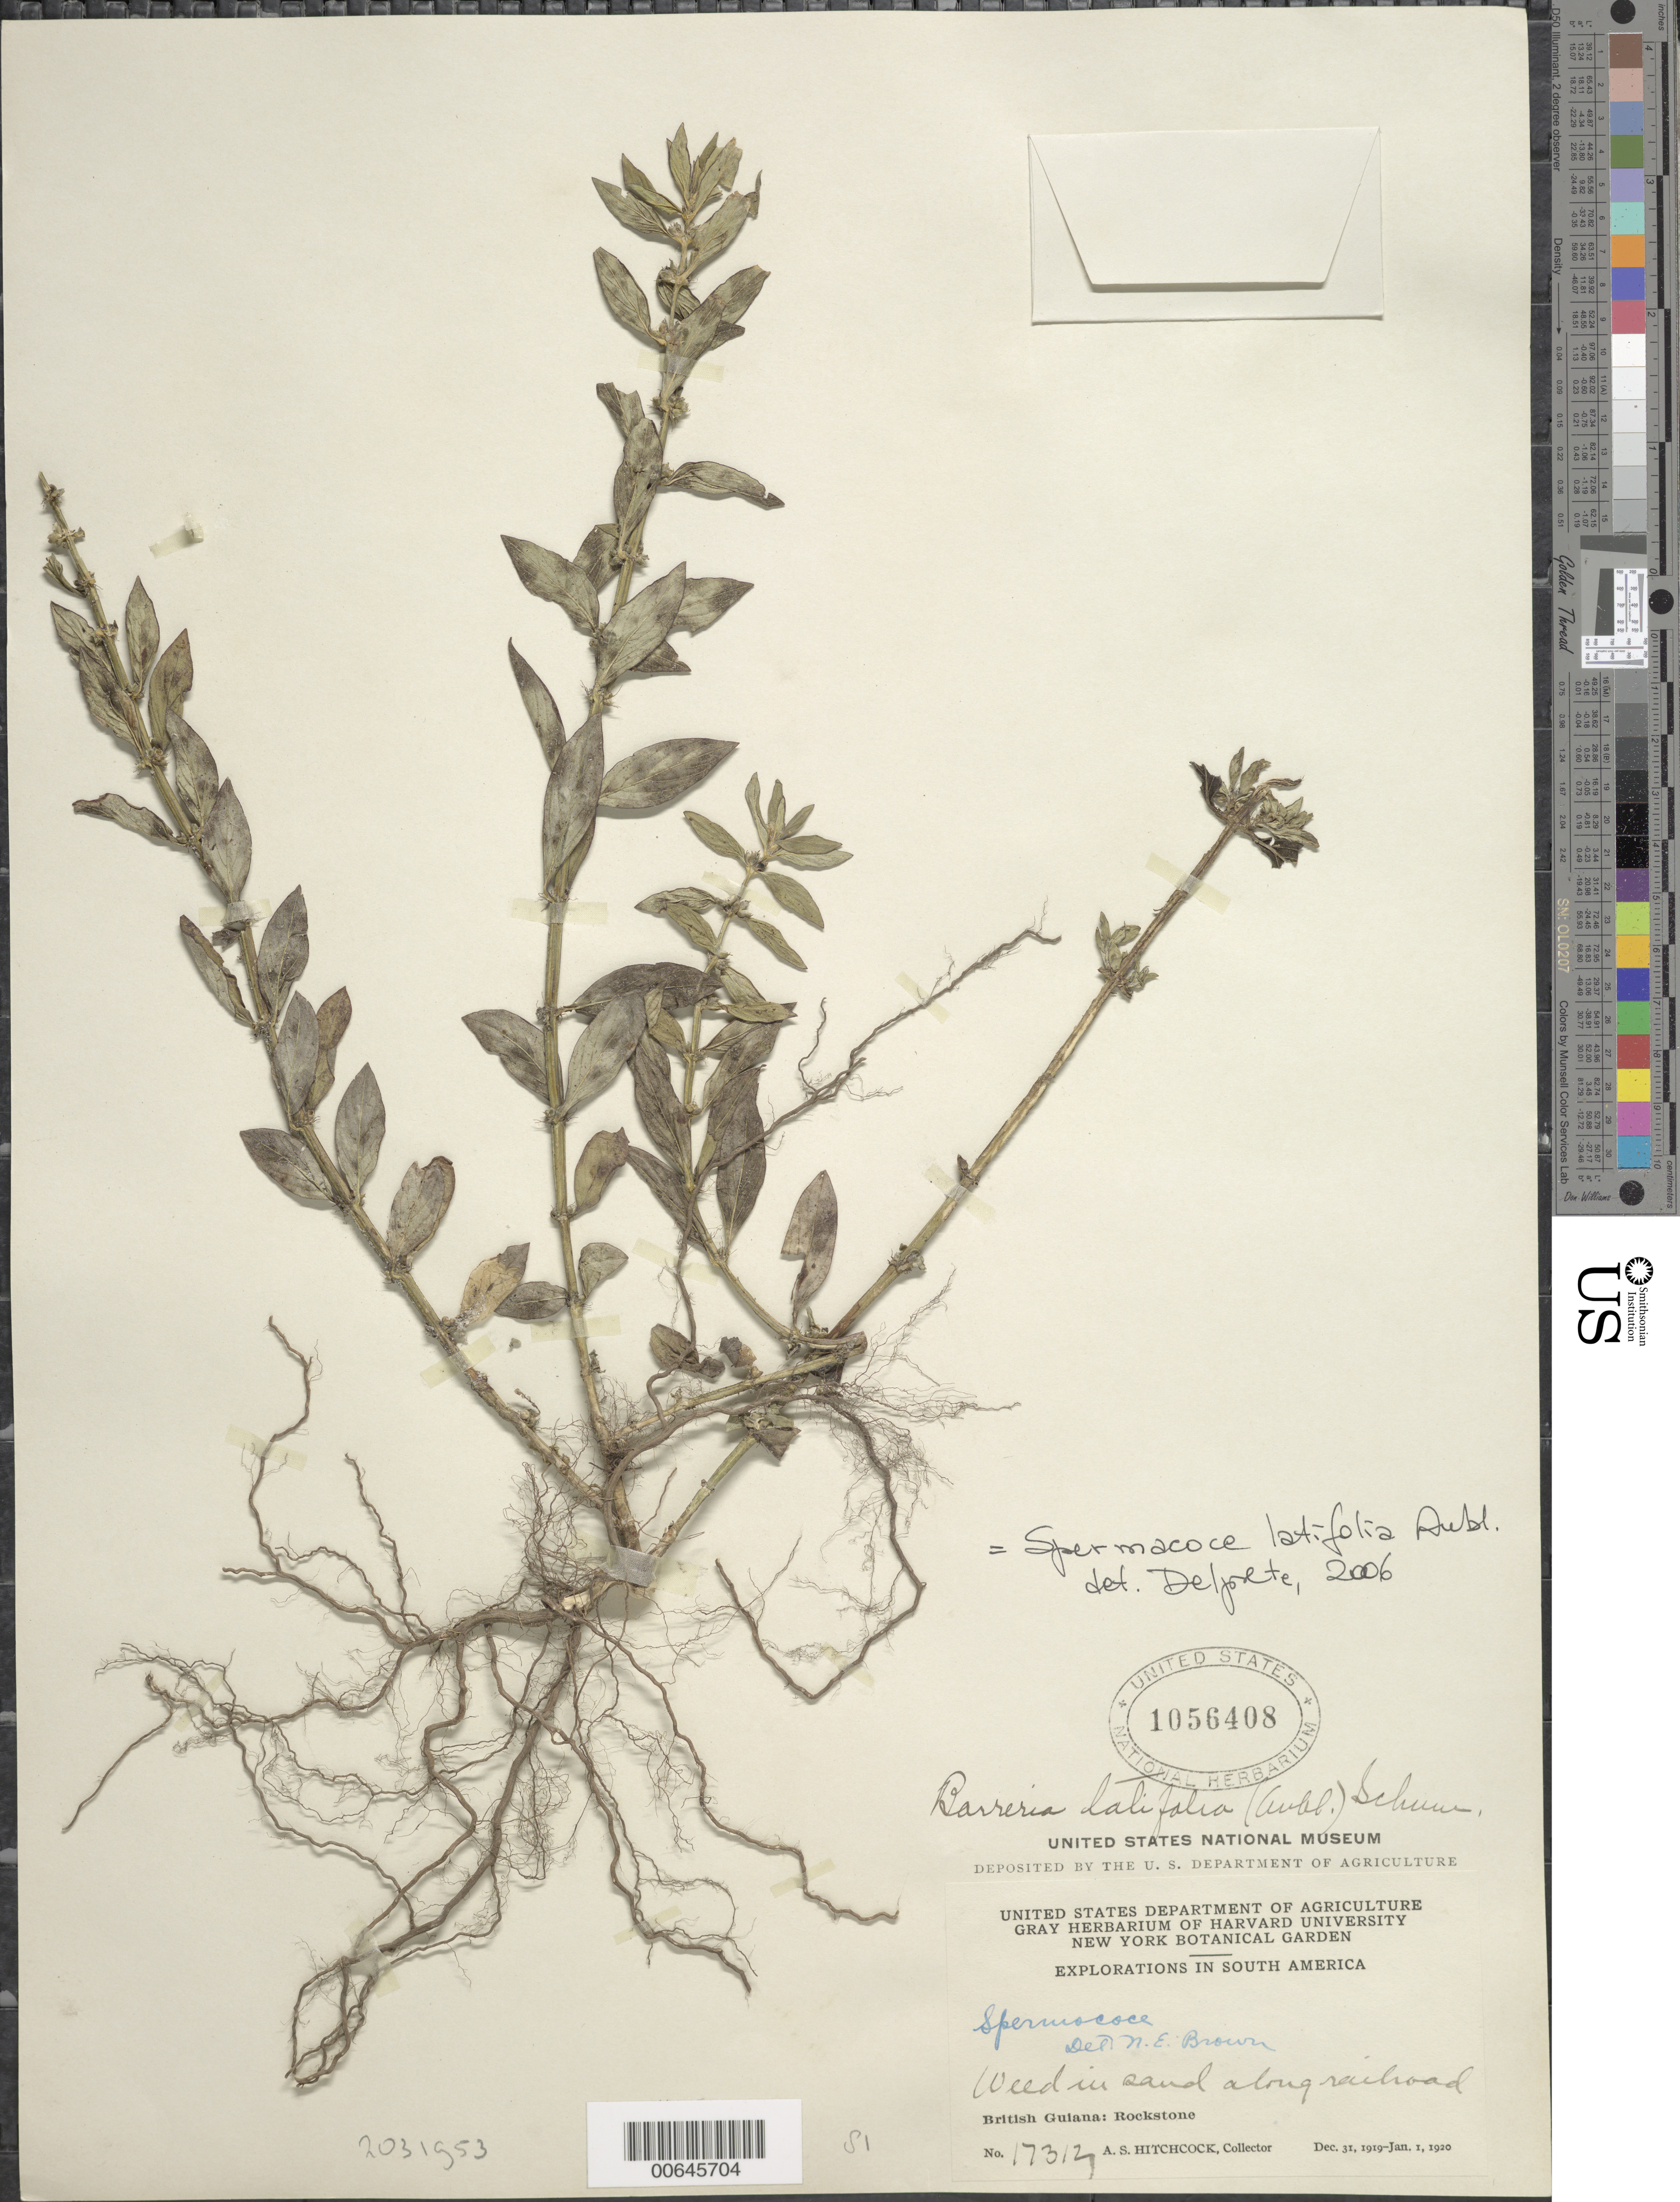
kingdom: Plantae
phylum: Tracheophyta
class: Magnoliopsida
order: Gentianales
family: Rubiaceae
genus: Spermacoce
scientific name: Spermacoce latifolia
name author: Aubl.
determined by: Delprete, P. G., Herb. de Guyane Cay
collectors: A. S. Hitchcock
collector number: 17312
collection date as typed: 31-Dec-19 to 1-Jan-20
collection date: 1919-12-31/1920-01-01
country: Guyana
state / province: U. Demerara-Berbice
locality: Rockstone, on the Essequibo River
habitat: Sand along railroad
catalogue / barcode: US 1056408